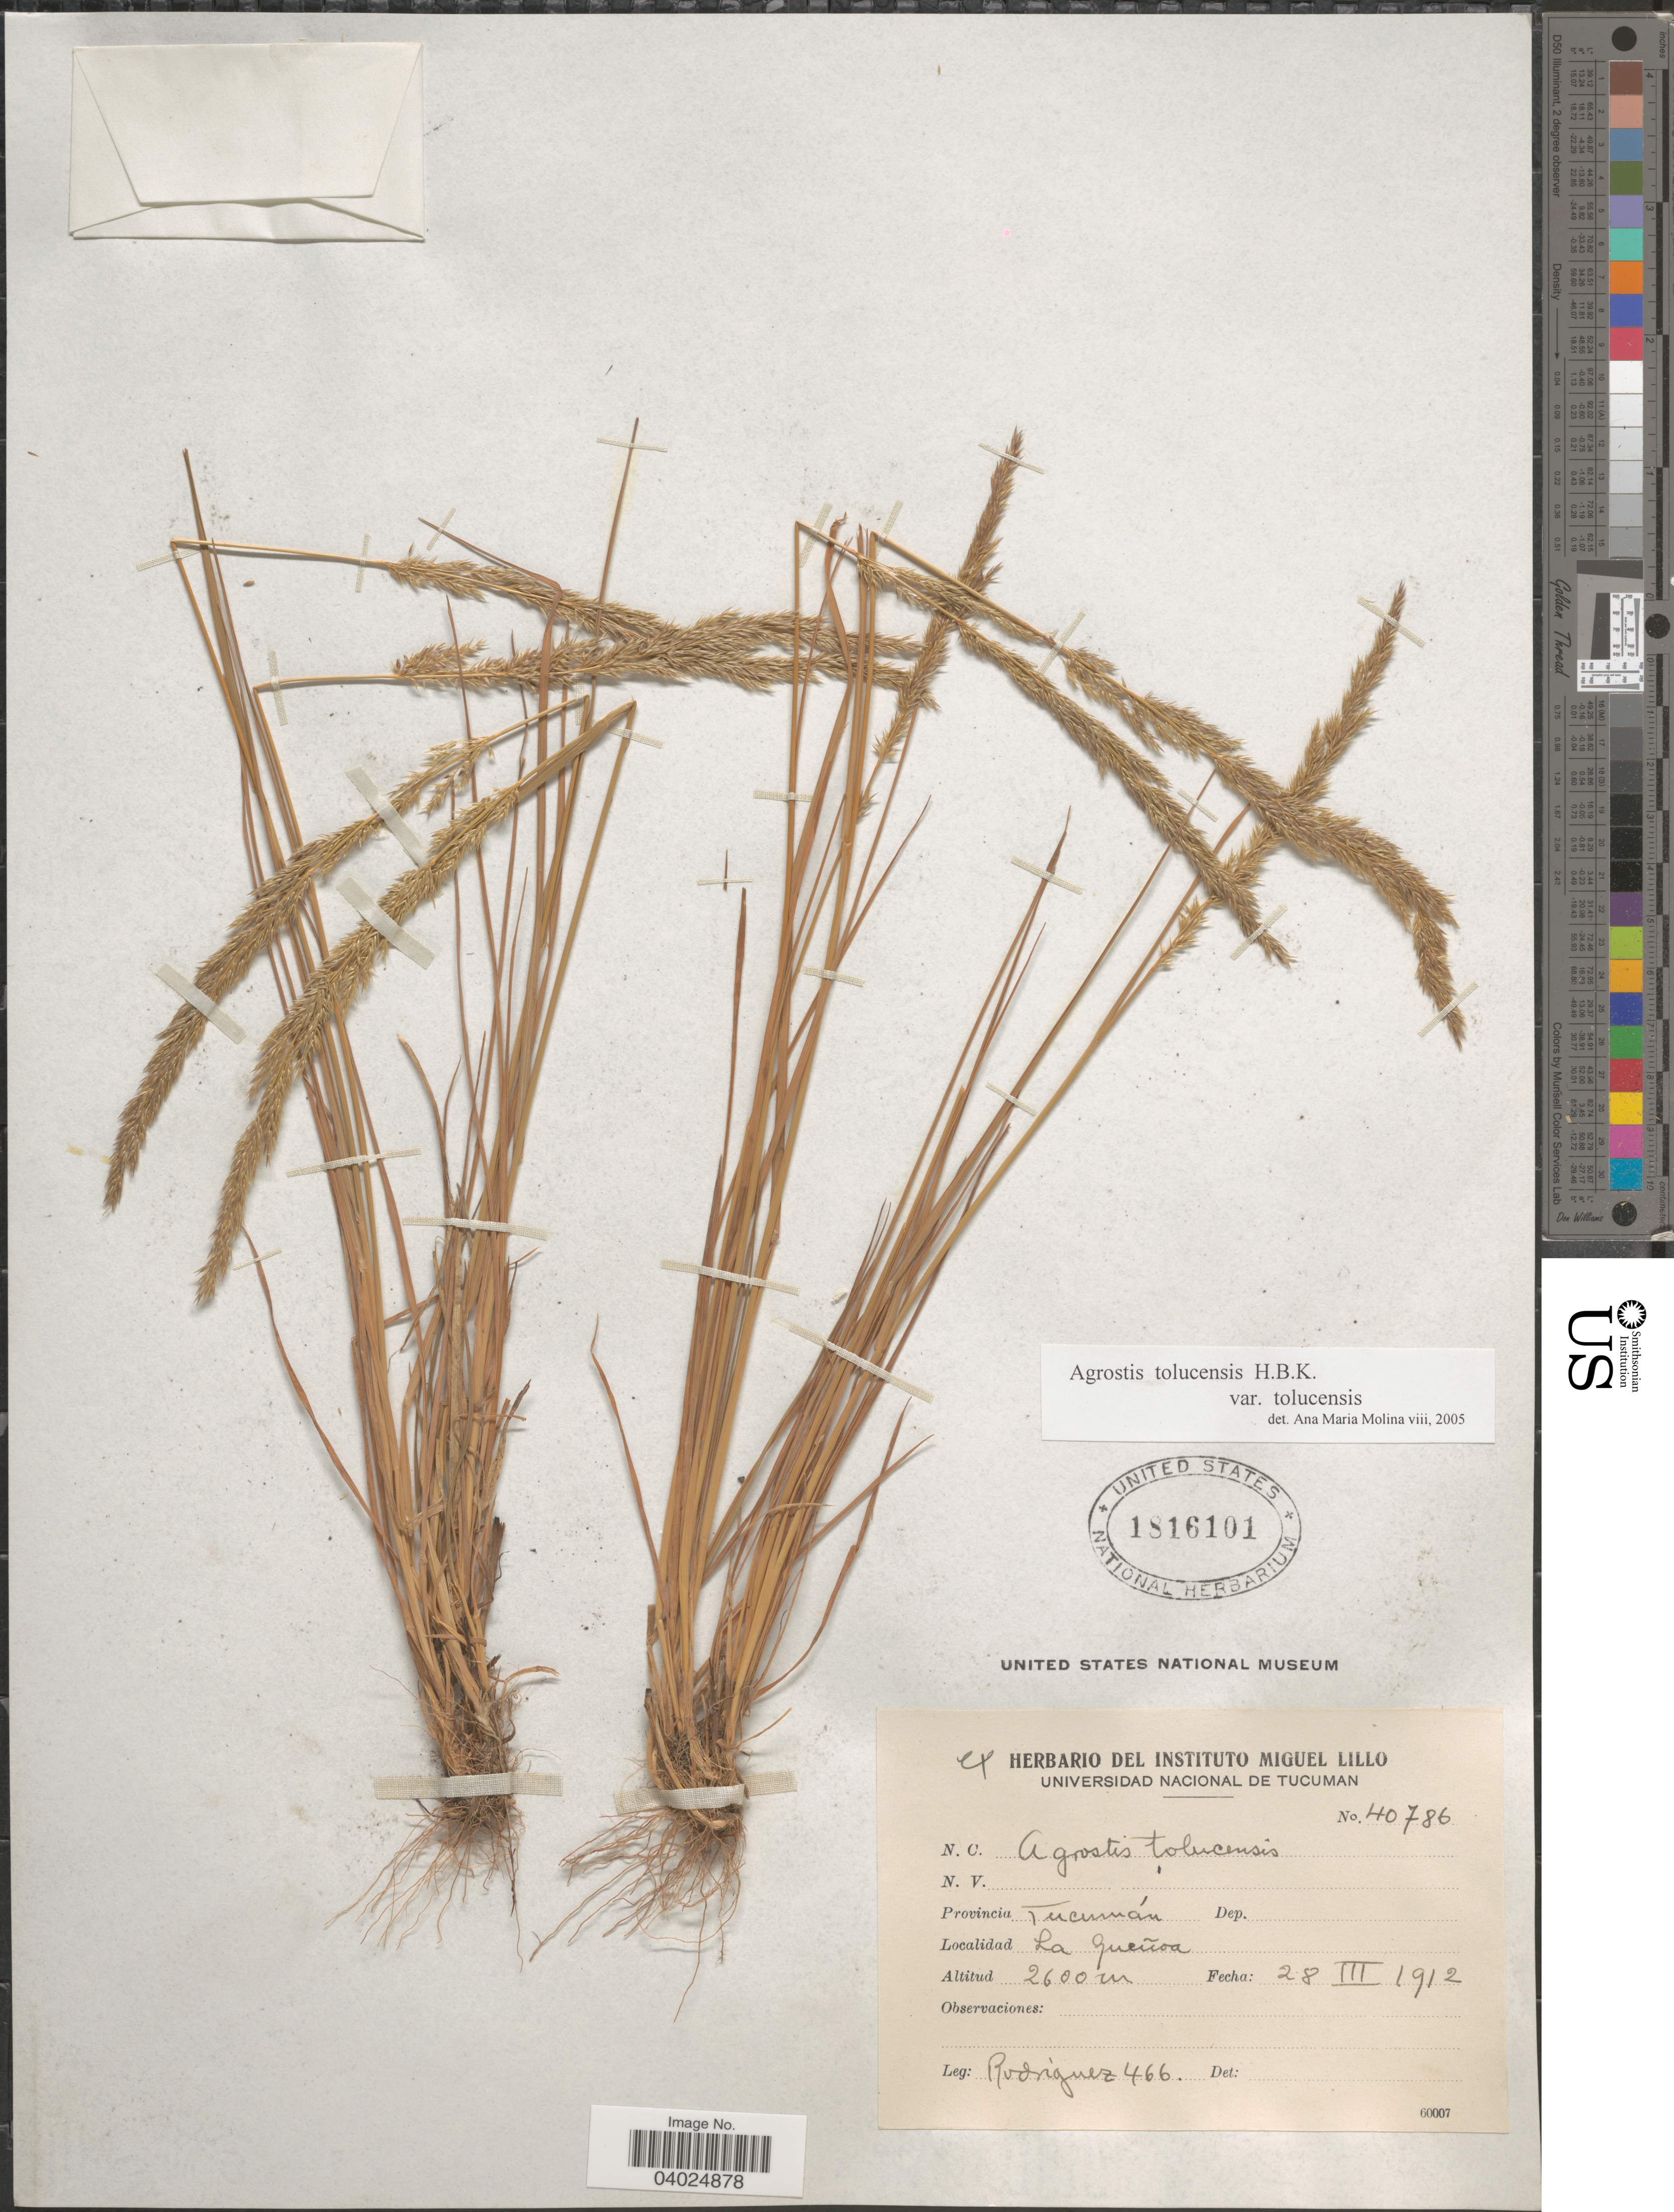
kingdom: Plantae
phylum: Tracheophyta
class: Liliopsida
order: Poales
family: Poaceae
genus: Agrostis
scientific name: Agrostis tolucensis Kunth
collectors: Rodriguez, --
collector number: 466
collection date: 1912-03-28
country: Argentina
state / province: Tucuman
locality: La Gueñoa.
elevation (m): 2600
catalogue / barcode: US 1816101